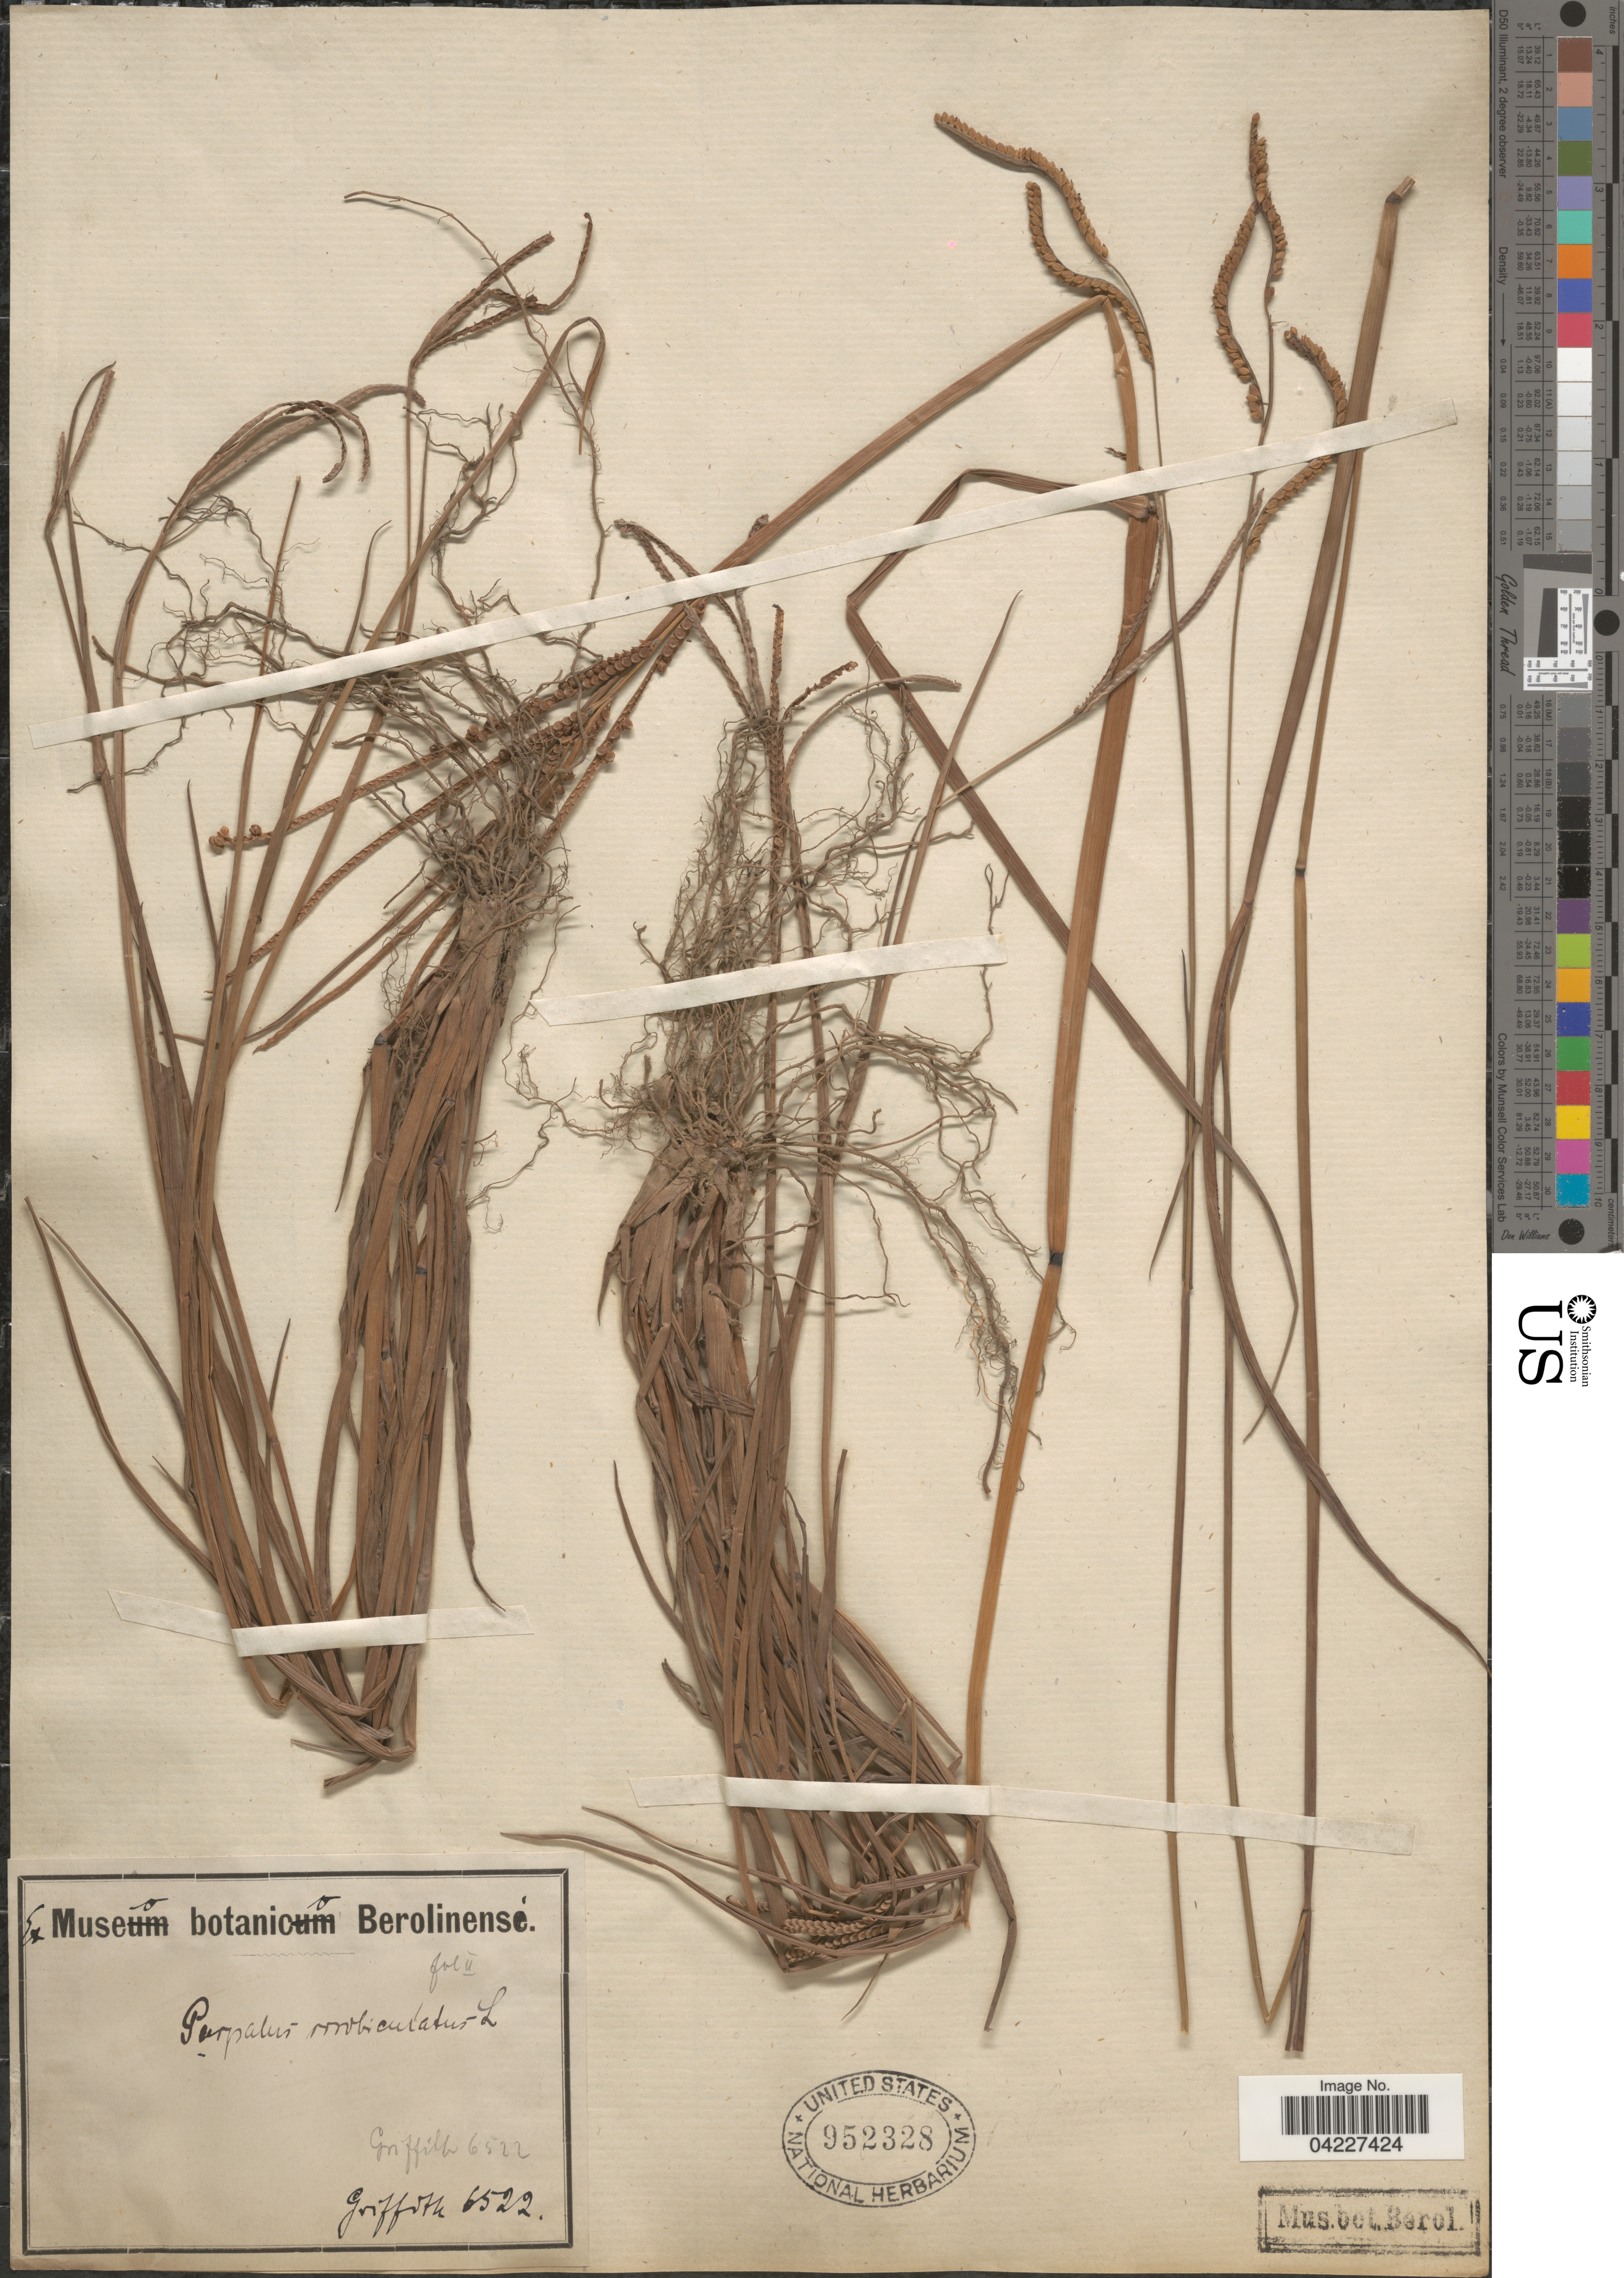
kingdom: Plantae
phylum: Tracheophyta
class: Liliopsida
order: Poales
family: Poaceae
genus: Paspalum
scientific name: Paspalum scrobiculatum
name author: L.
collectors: -. Griffith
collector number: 6522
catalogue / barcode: US 952328